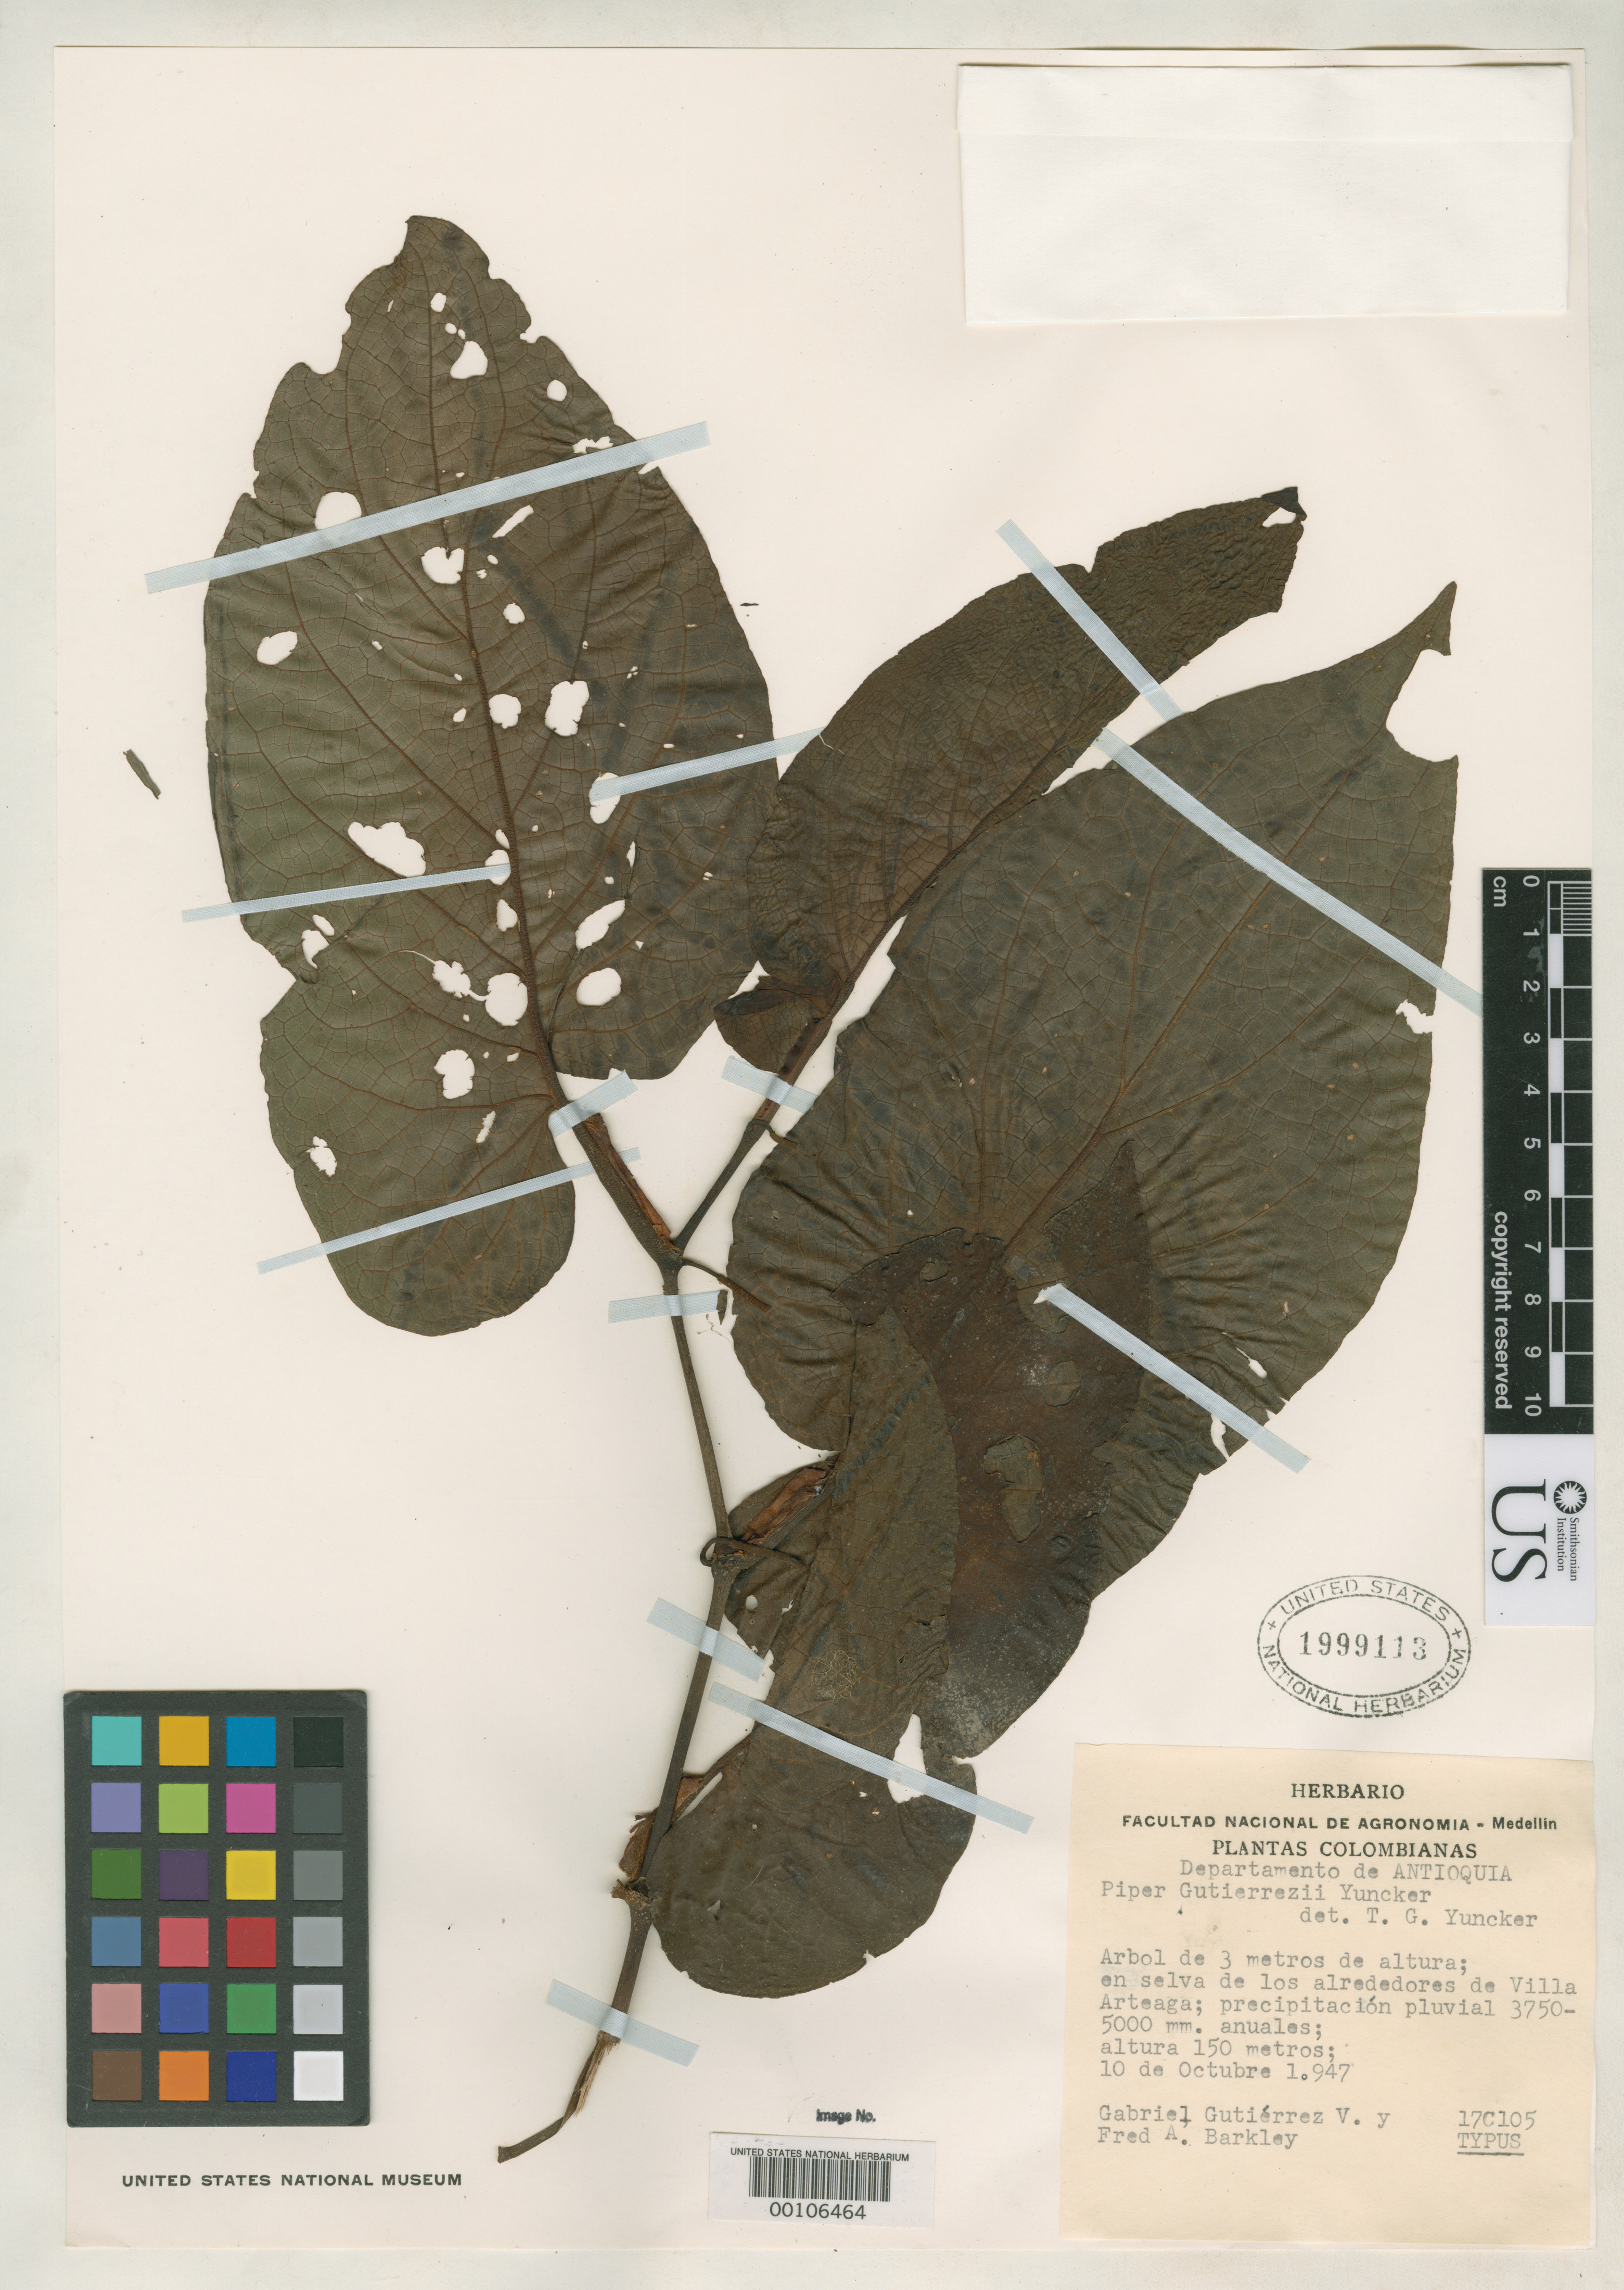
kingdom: Plantae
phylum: Tracheophyta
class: Magnoliopsida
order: Piperales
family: Piperaceae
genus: Piper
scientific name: Piper gutierrezii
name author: Yunck. in Trel. & Yunck.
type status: Holotype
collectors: G. Gutierrez & F. A. Barkley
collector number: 17c105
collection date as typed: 10 Oct 1947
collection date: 1947-10-10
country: Colombia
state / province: Antioquia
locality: Near Villa Arteaga.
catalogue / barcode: US 1999113